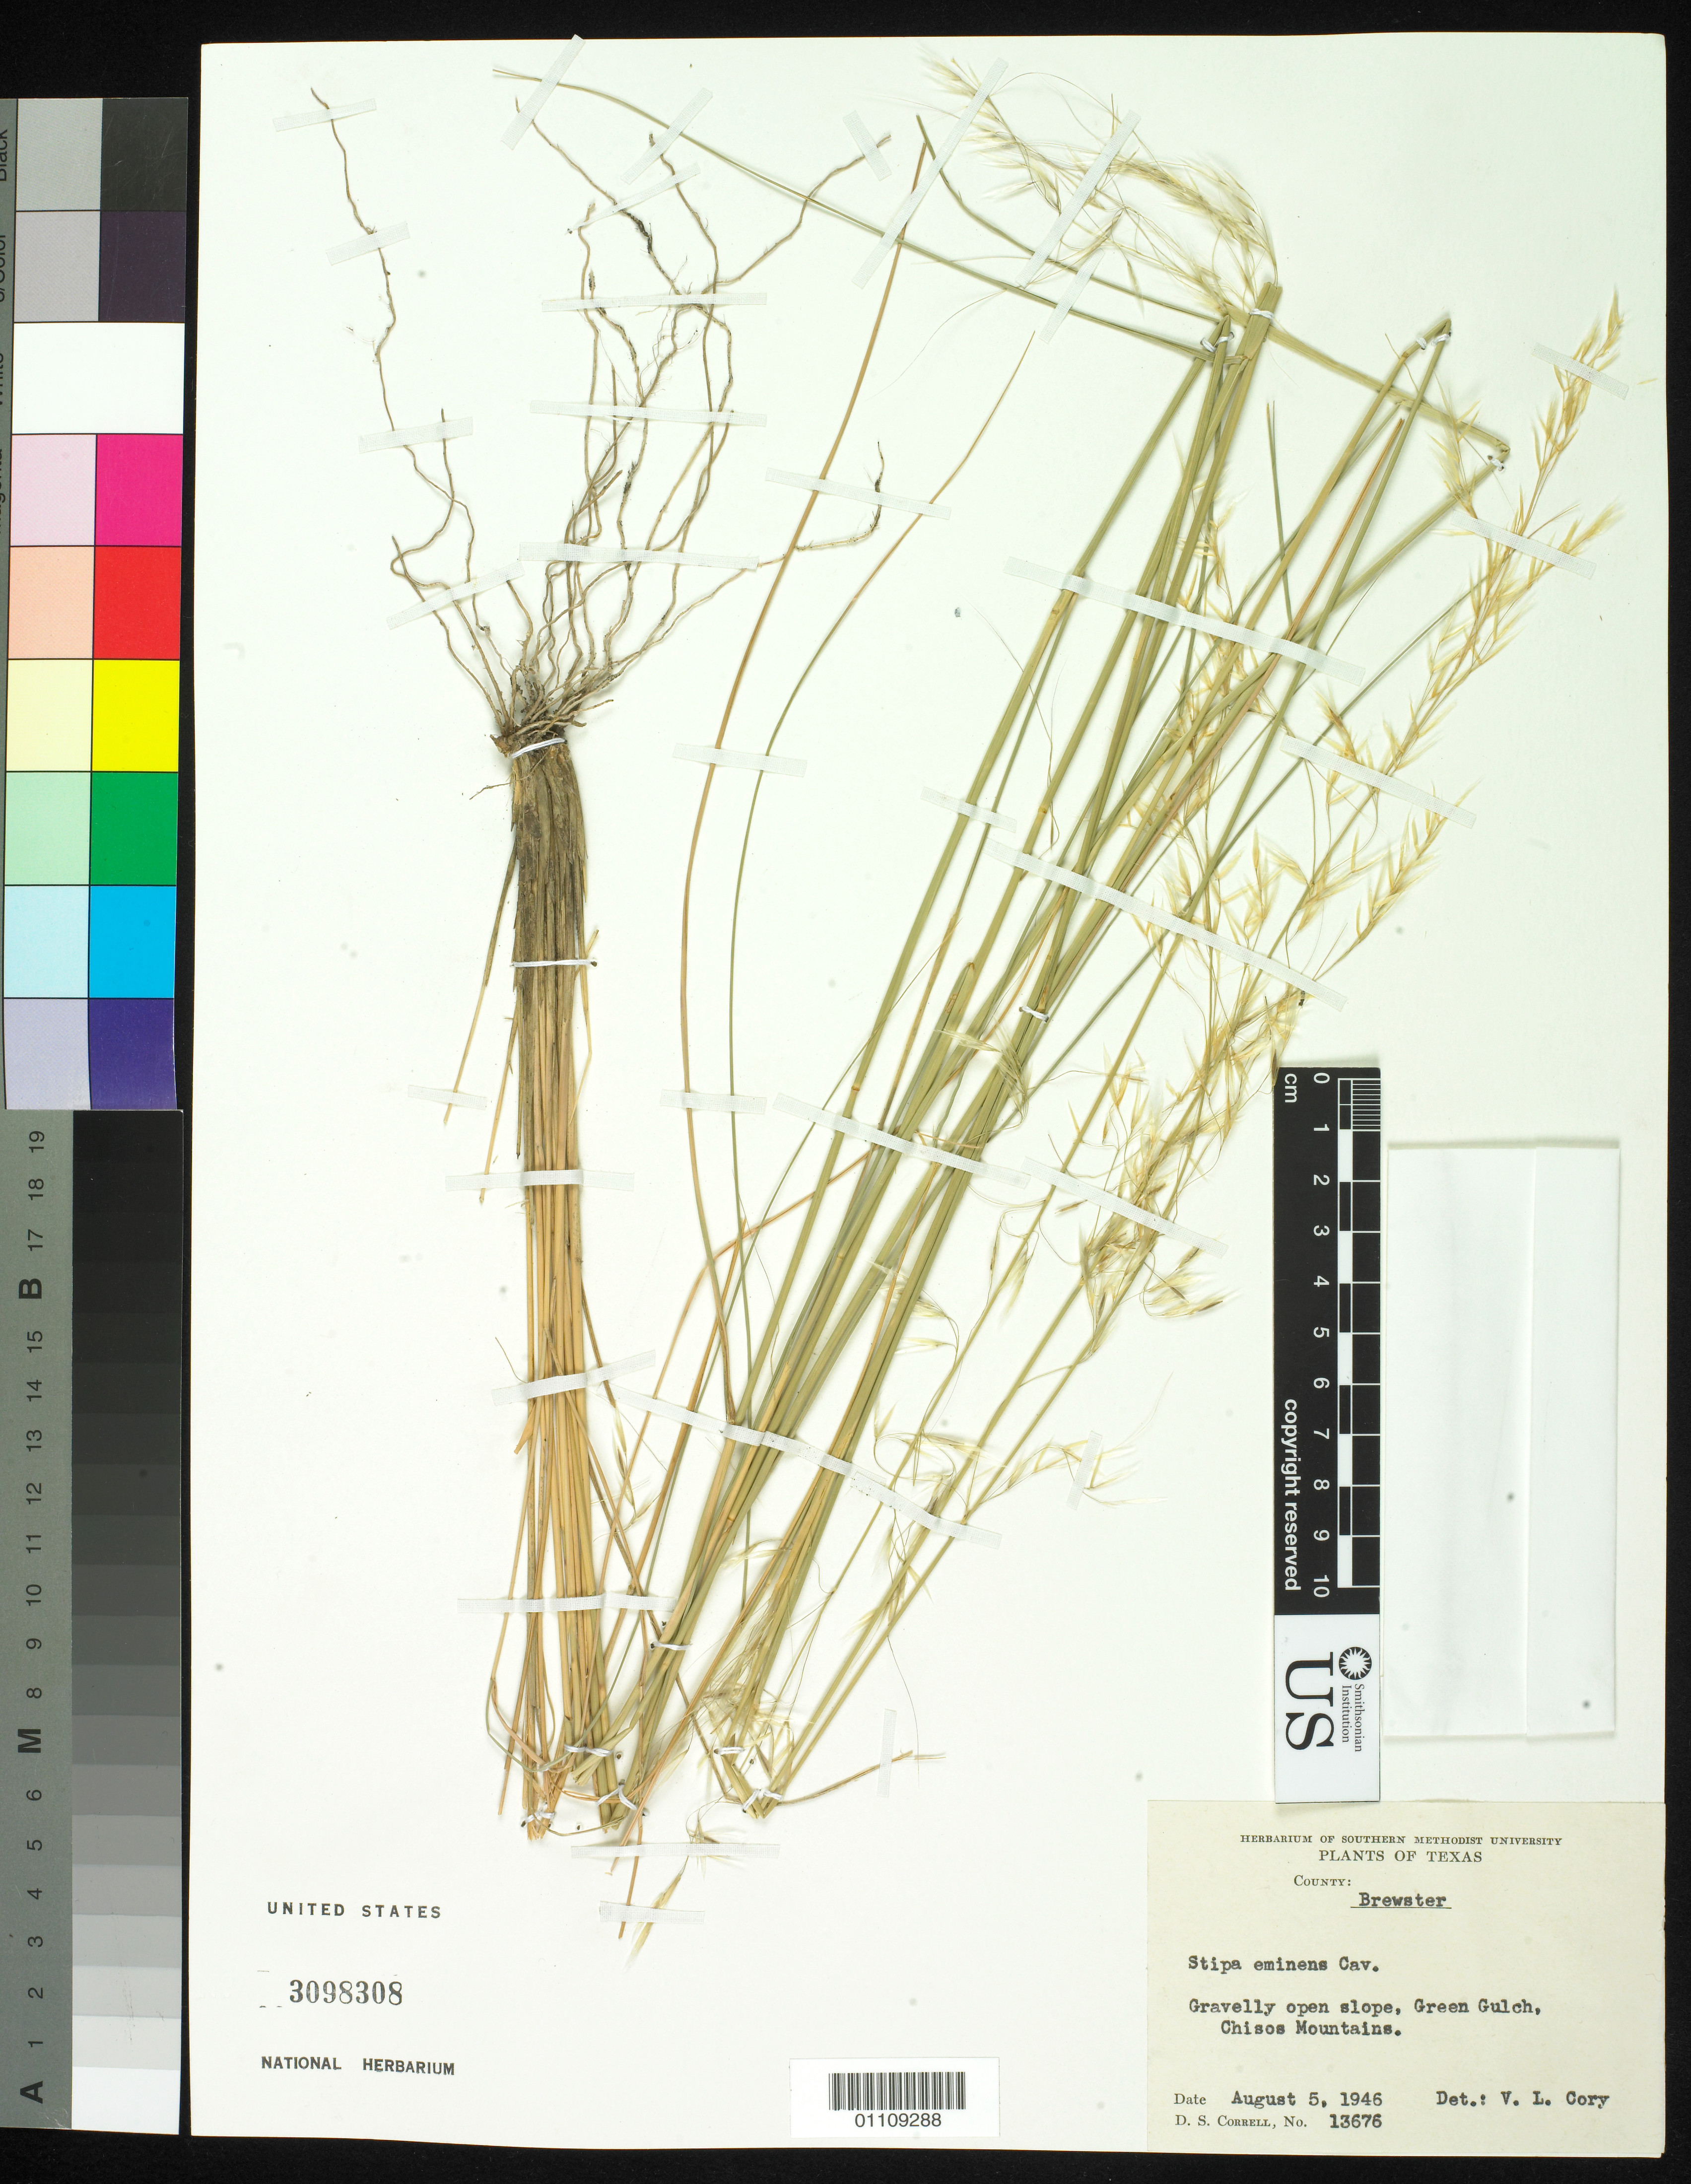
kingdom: Plantae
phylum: Tracheophyta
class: Liliopsida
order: Poales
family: Poaceae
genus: Pseudoeriocoma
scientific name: Pseudoeriocoma eminens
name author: (Cav.) Romasch.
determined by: Poaceae Reorganization Project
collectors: D. S. Correll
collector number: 13676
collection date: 1946-08-05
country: United States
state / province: Texas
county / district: Brewster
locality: Gravelly open slope, Green Gulch, Chisos Mts.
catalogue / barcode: US 3098308